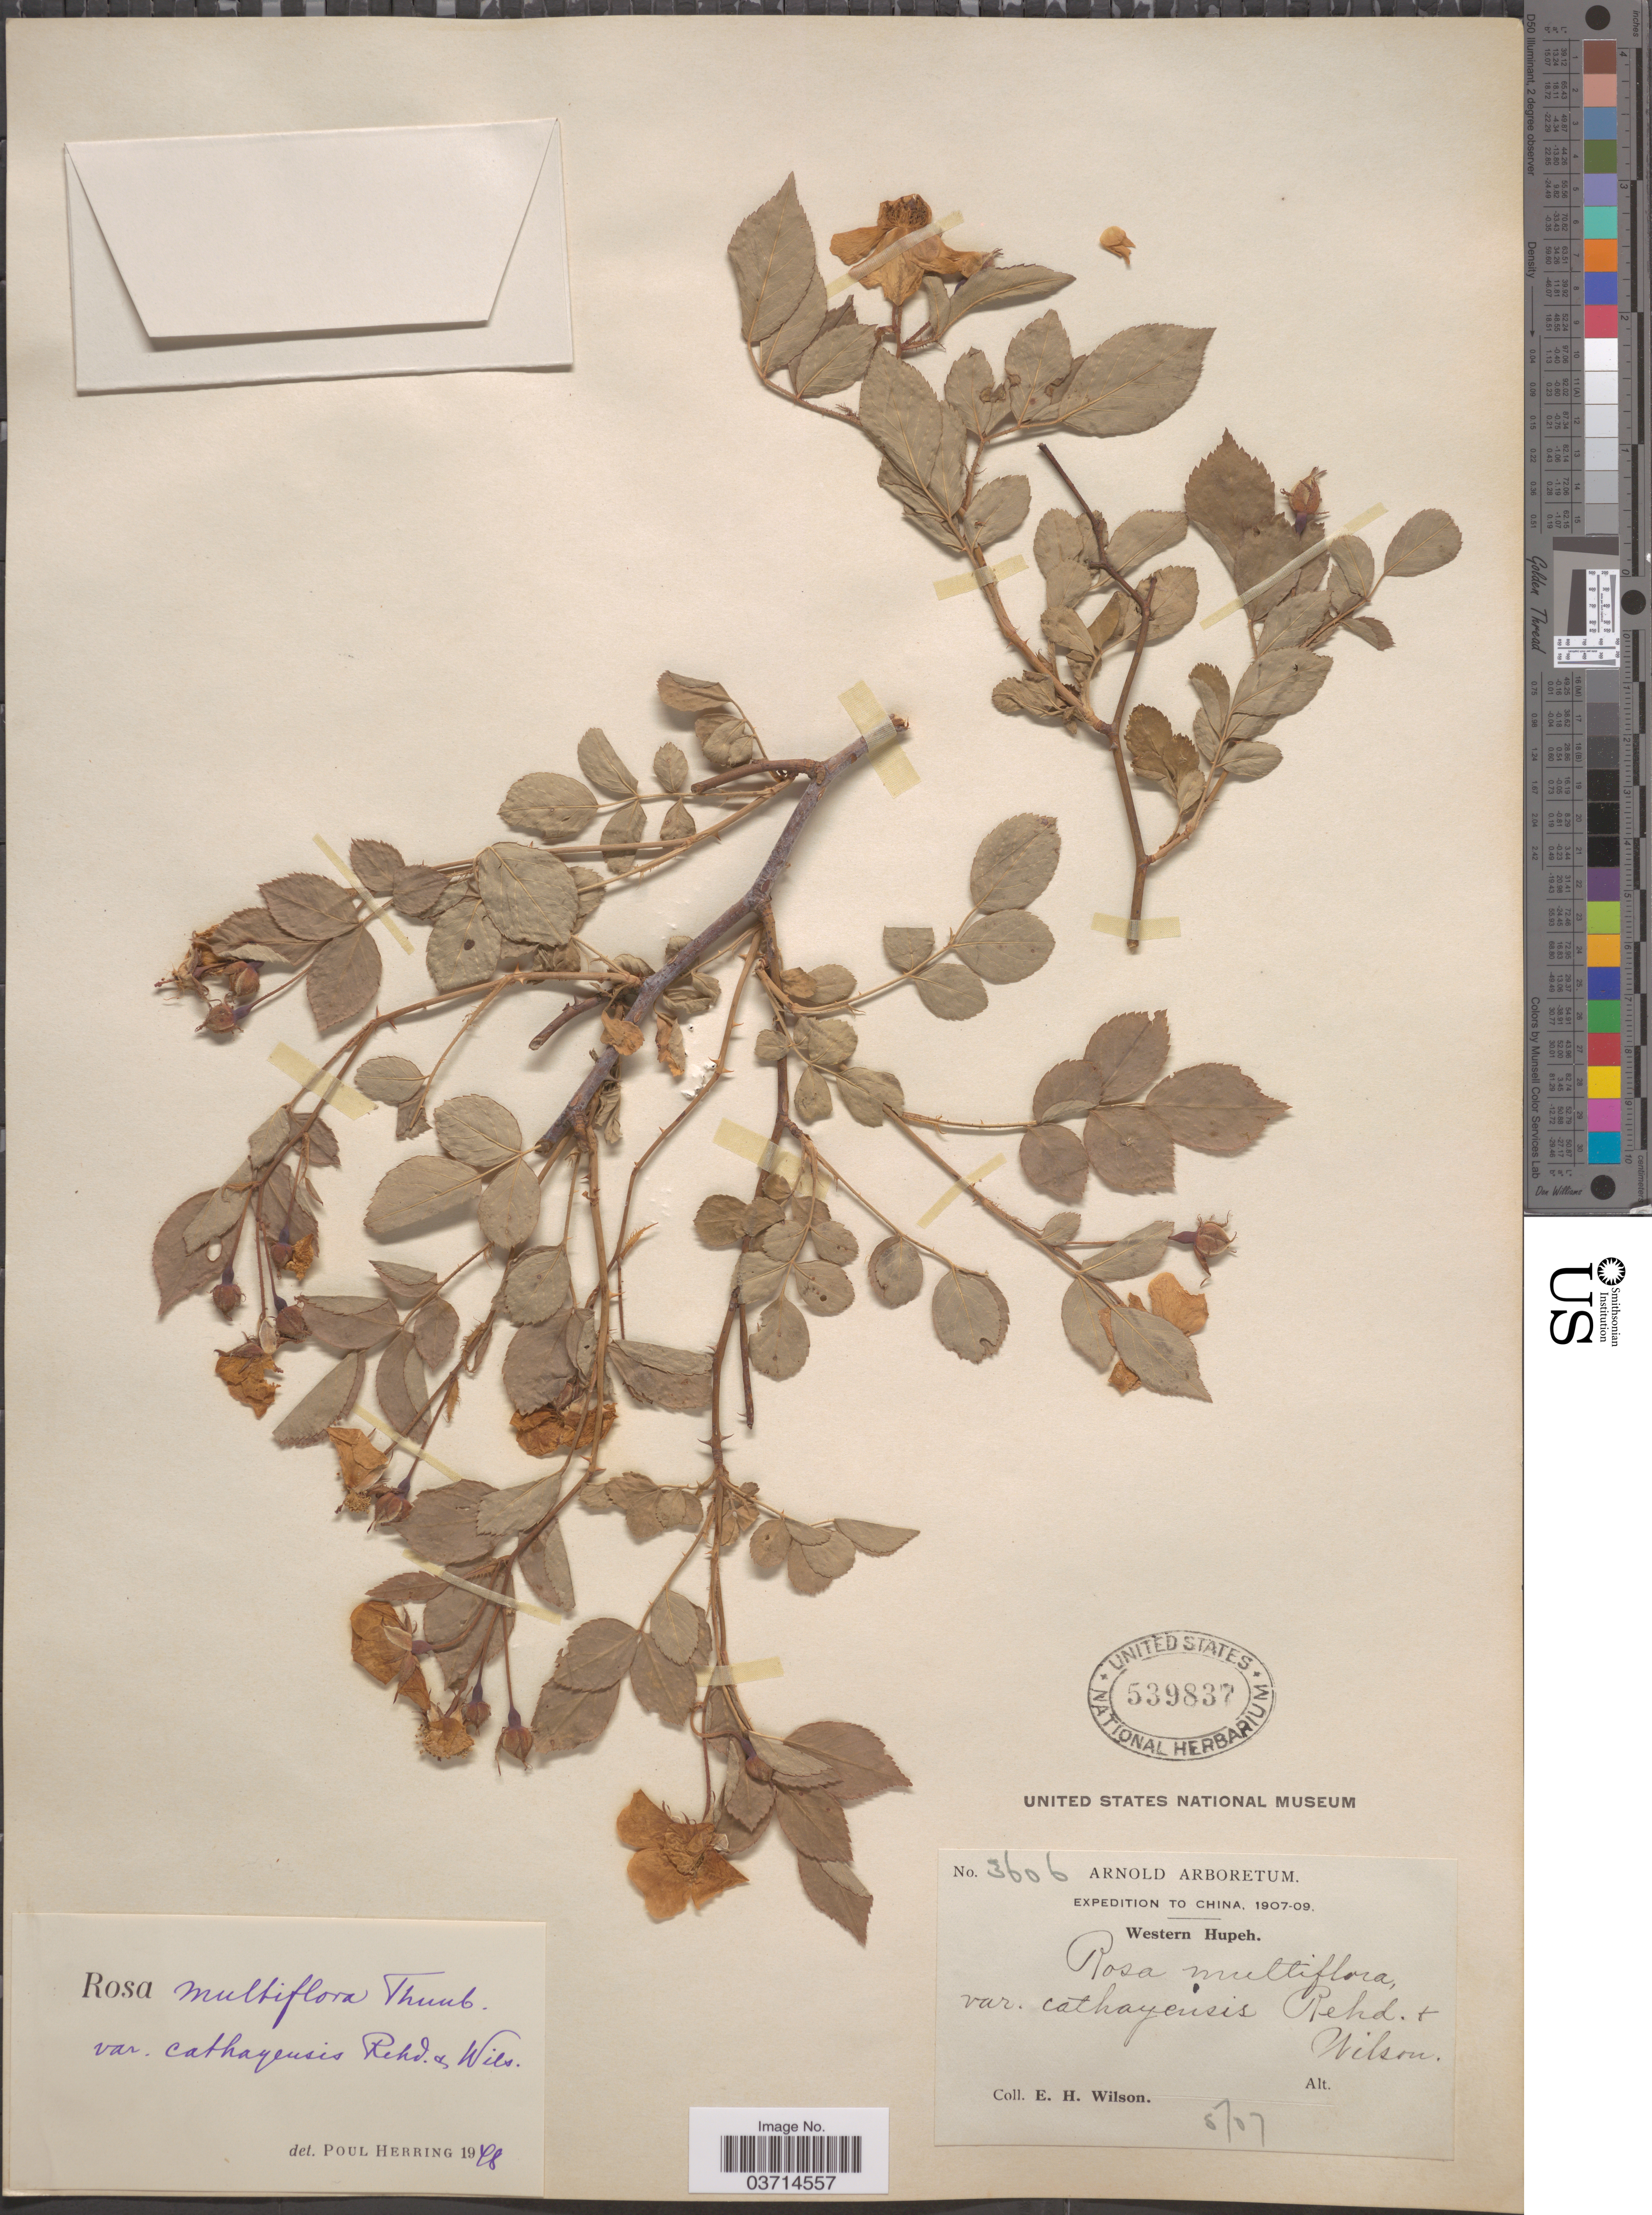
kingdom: Plantae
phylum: Tracheophyta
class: Magnoliopsida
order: Rosales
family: Rosaceae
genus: Rosa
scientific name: Rosa multiflora var. cathayensis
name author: Rehder & E.H. Wilson in Sarg.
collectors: E. Wilson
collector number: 3606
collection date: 1907-05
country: China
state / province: Hubei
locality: Western Hupeh.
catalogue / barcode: US 539837